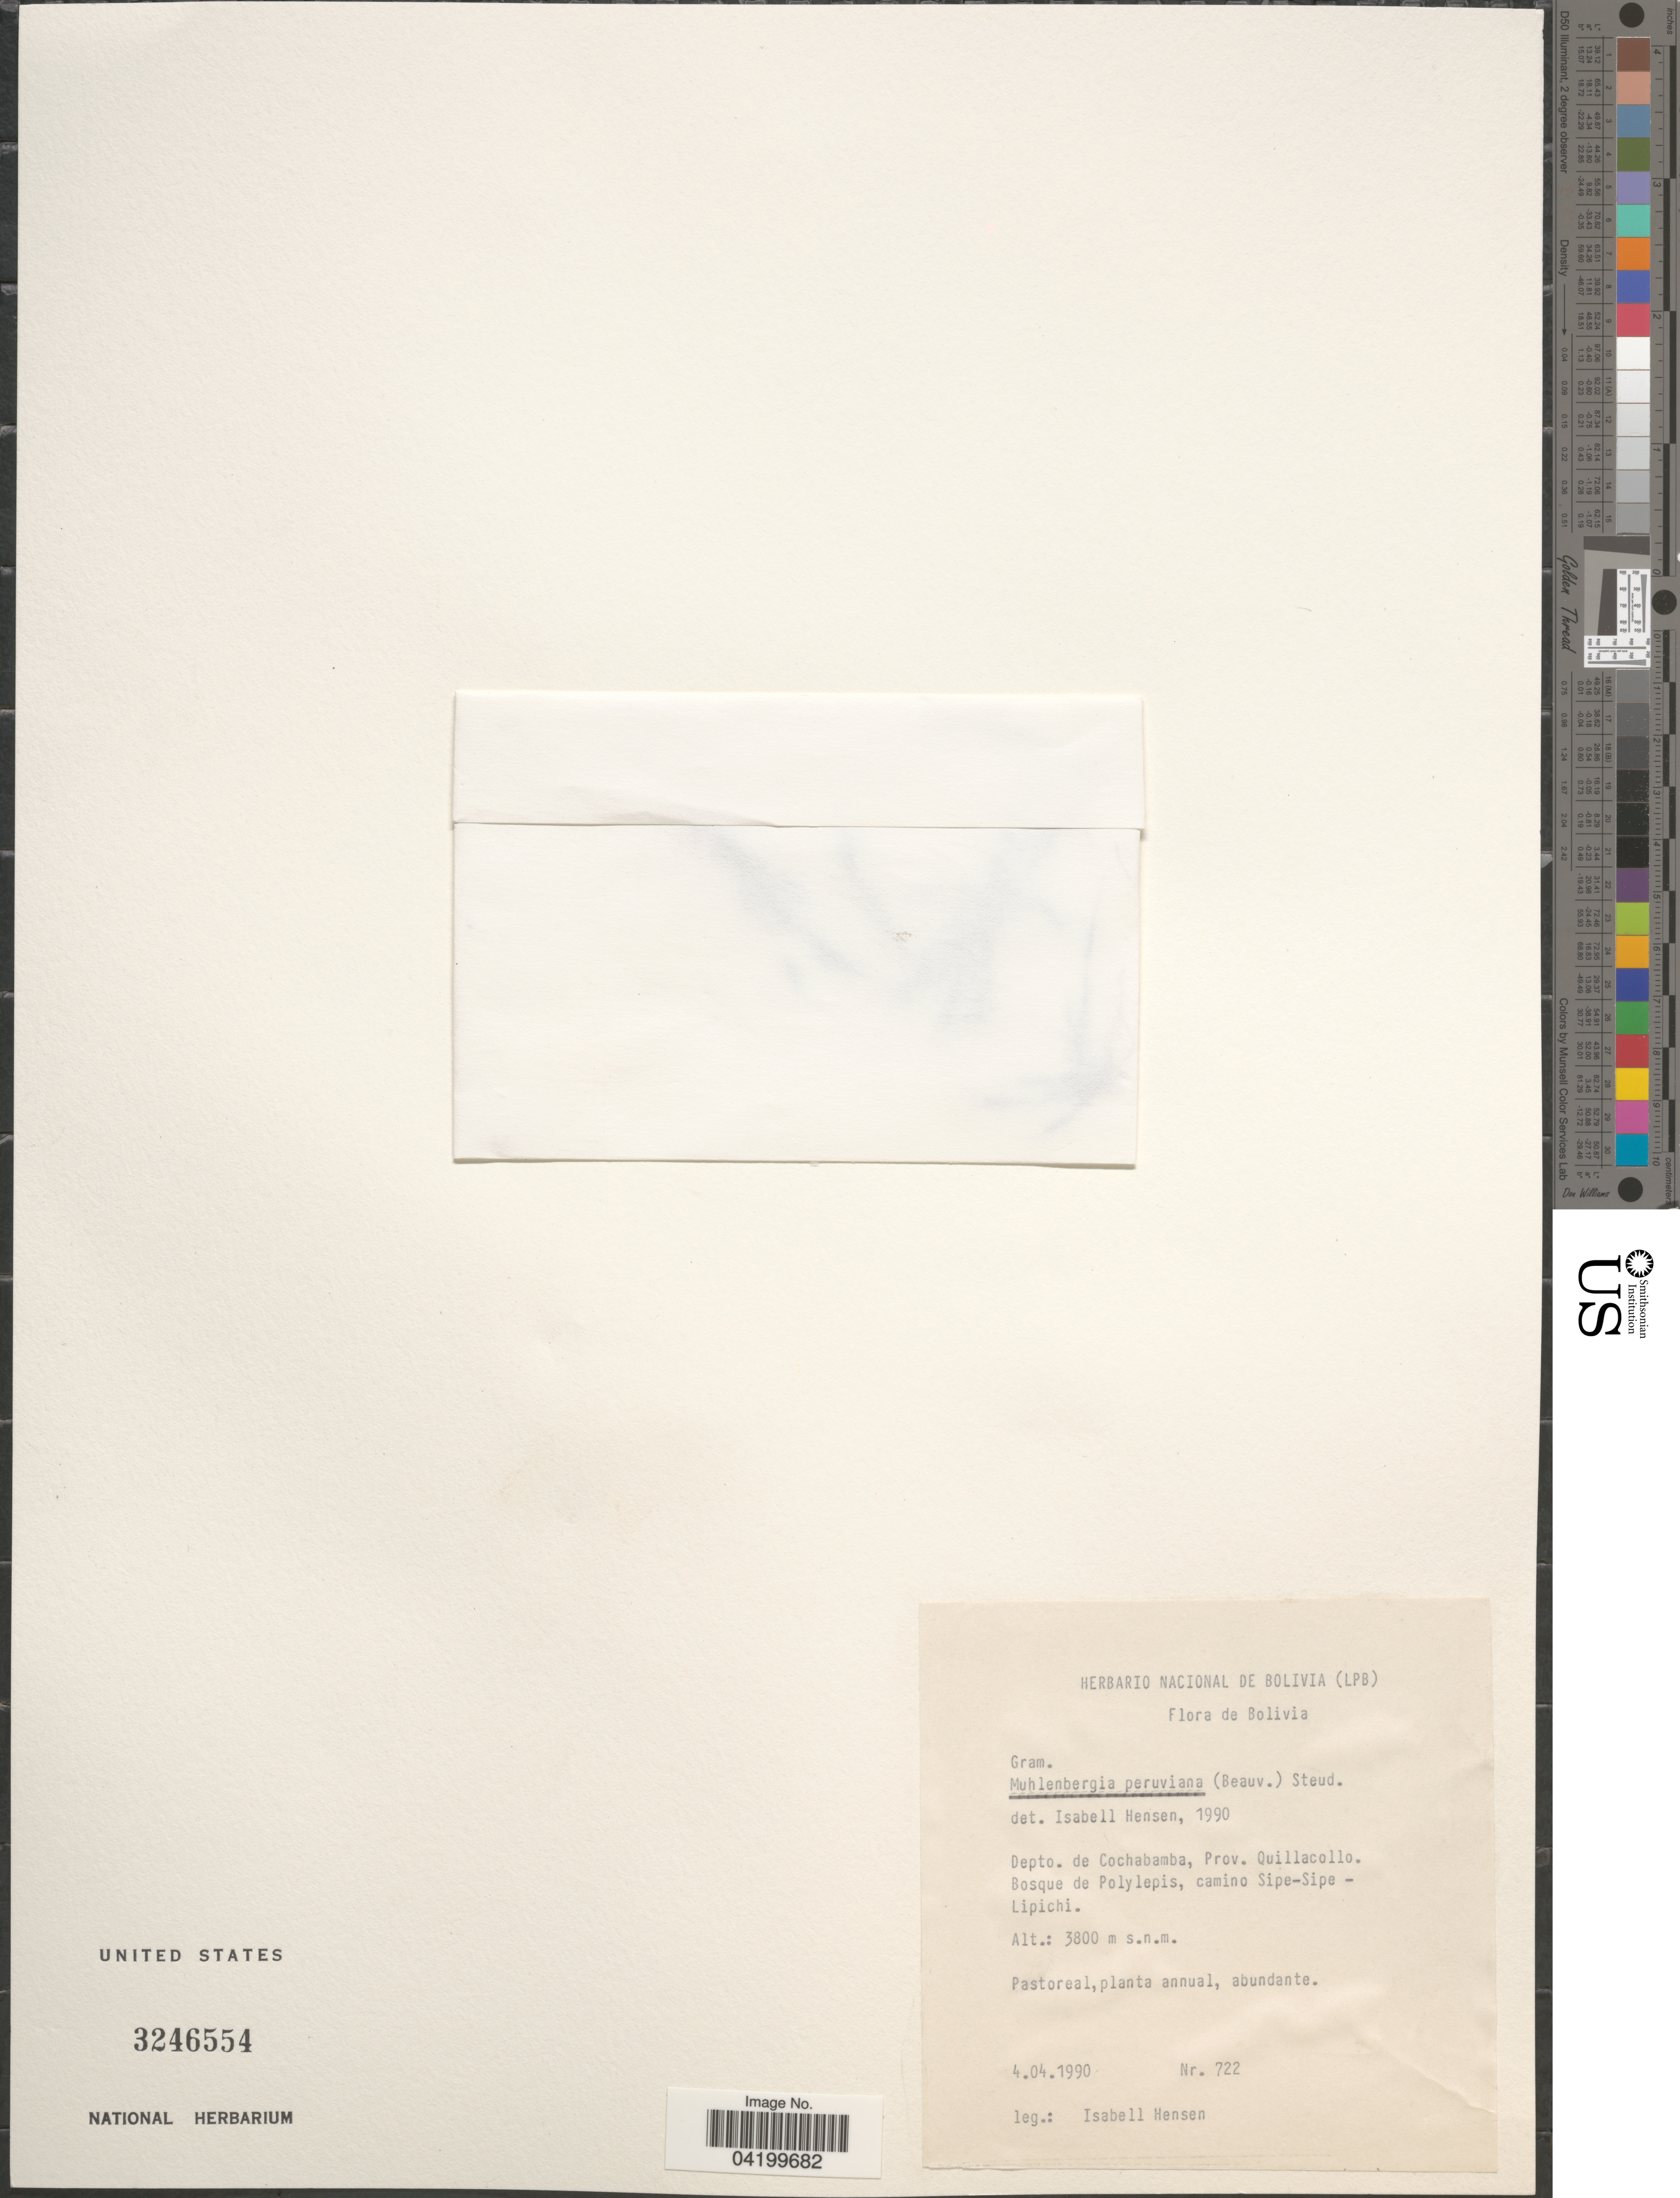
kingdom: Plantae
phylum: Tracheophyta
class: Liliopsida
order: Poales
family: Poaceae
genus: Muhlenbergia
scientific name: Muhlenbergia peruviana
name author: (P. Beauv.) Steud.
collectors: I. Hensen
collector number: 722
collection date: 1990-04-04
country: Bolivia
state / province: Cochabamba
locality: Depto. de Cochabamba, Prov. Quillacollo. Bosque de Polylepis, camino Sipe-Sipe - Lipichi.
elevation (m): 3800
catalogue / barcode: US 3246554